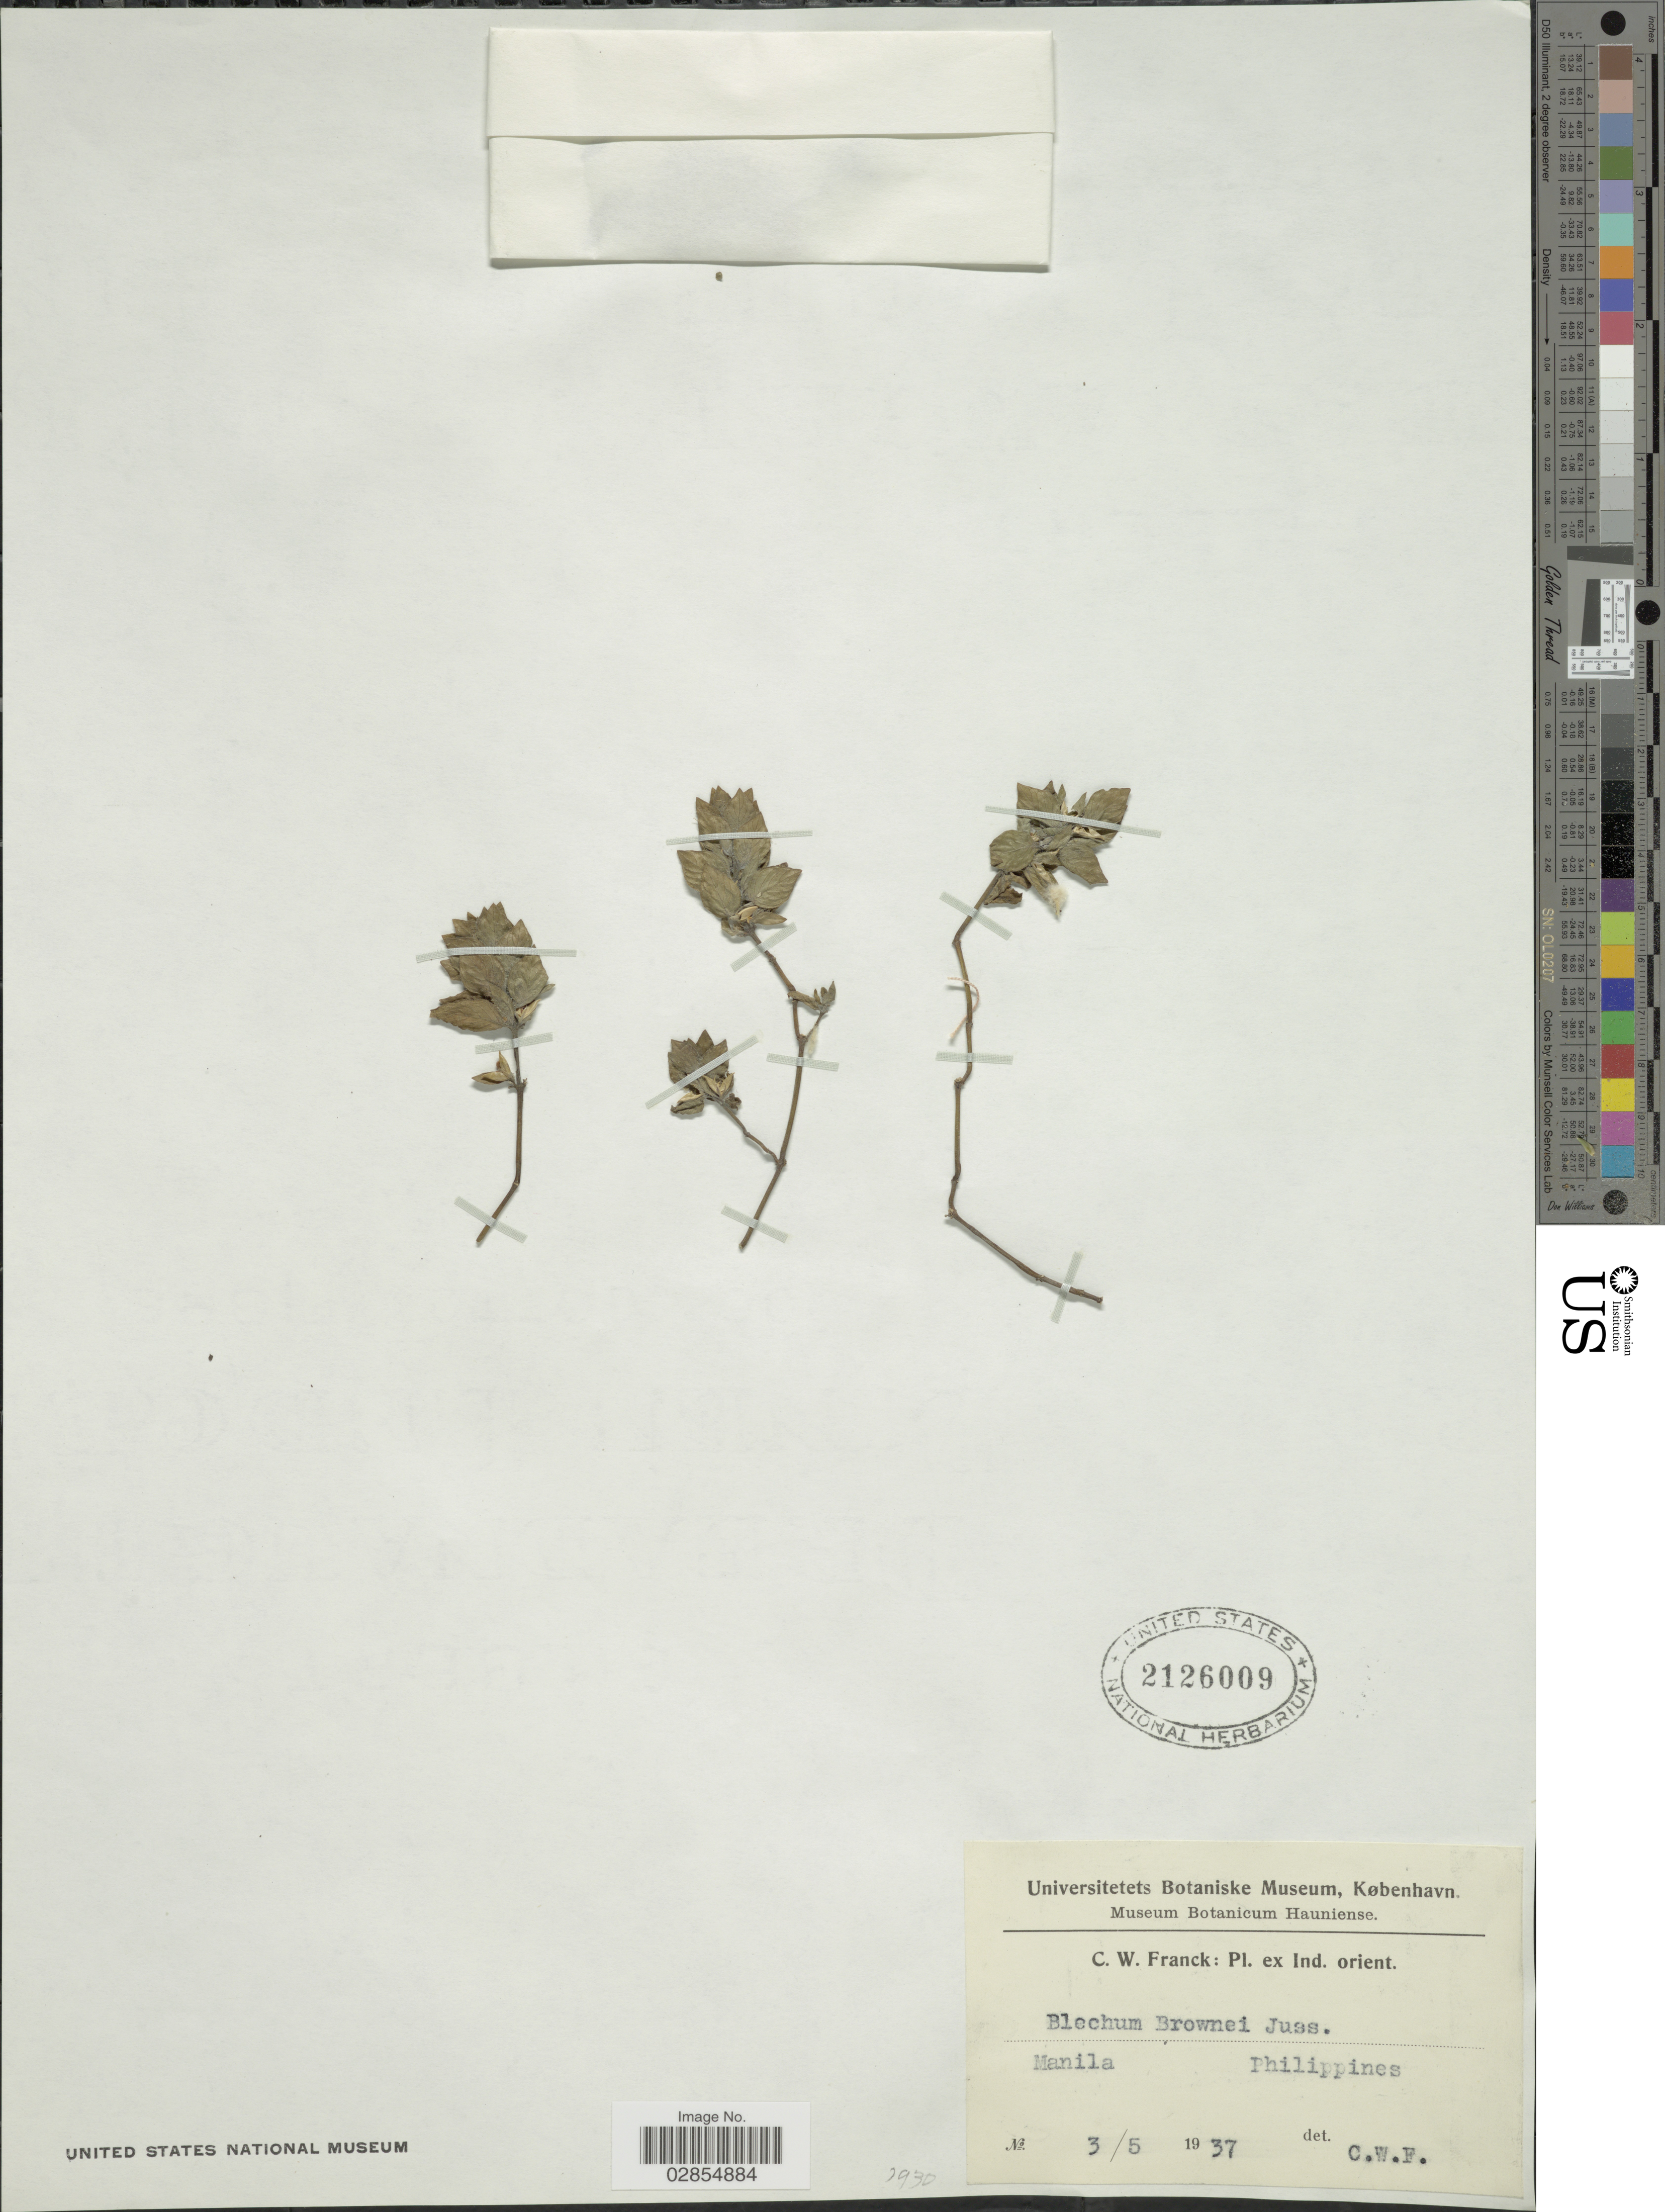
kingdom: Plantae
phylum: Tracheophyta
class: Magnoliopsida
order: Lamiales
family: Acanthaceae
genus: Blechum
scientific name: Blechum pyramidatum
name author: (Lam.) Urb.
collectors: C. Franck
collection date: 1937-05-03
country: Philippines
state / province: National Capital Region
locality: Ind. orient. Manila.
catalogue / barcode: US 2126009